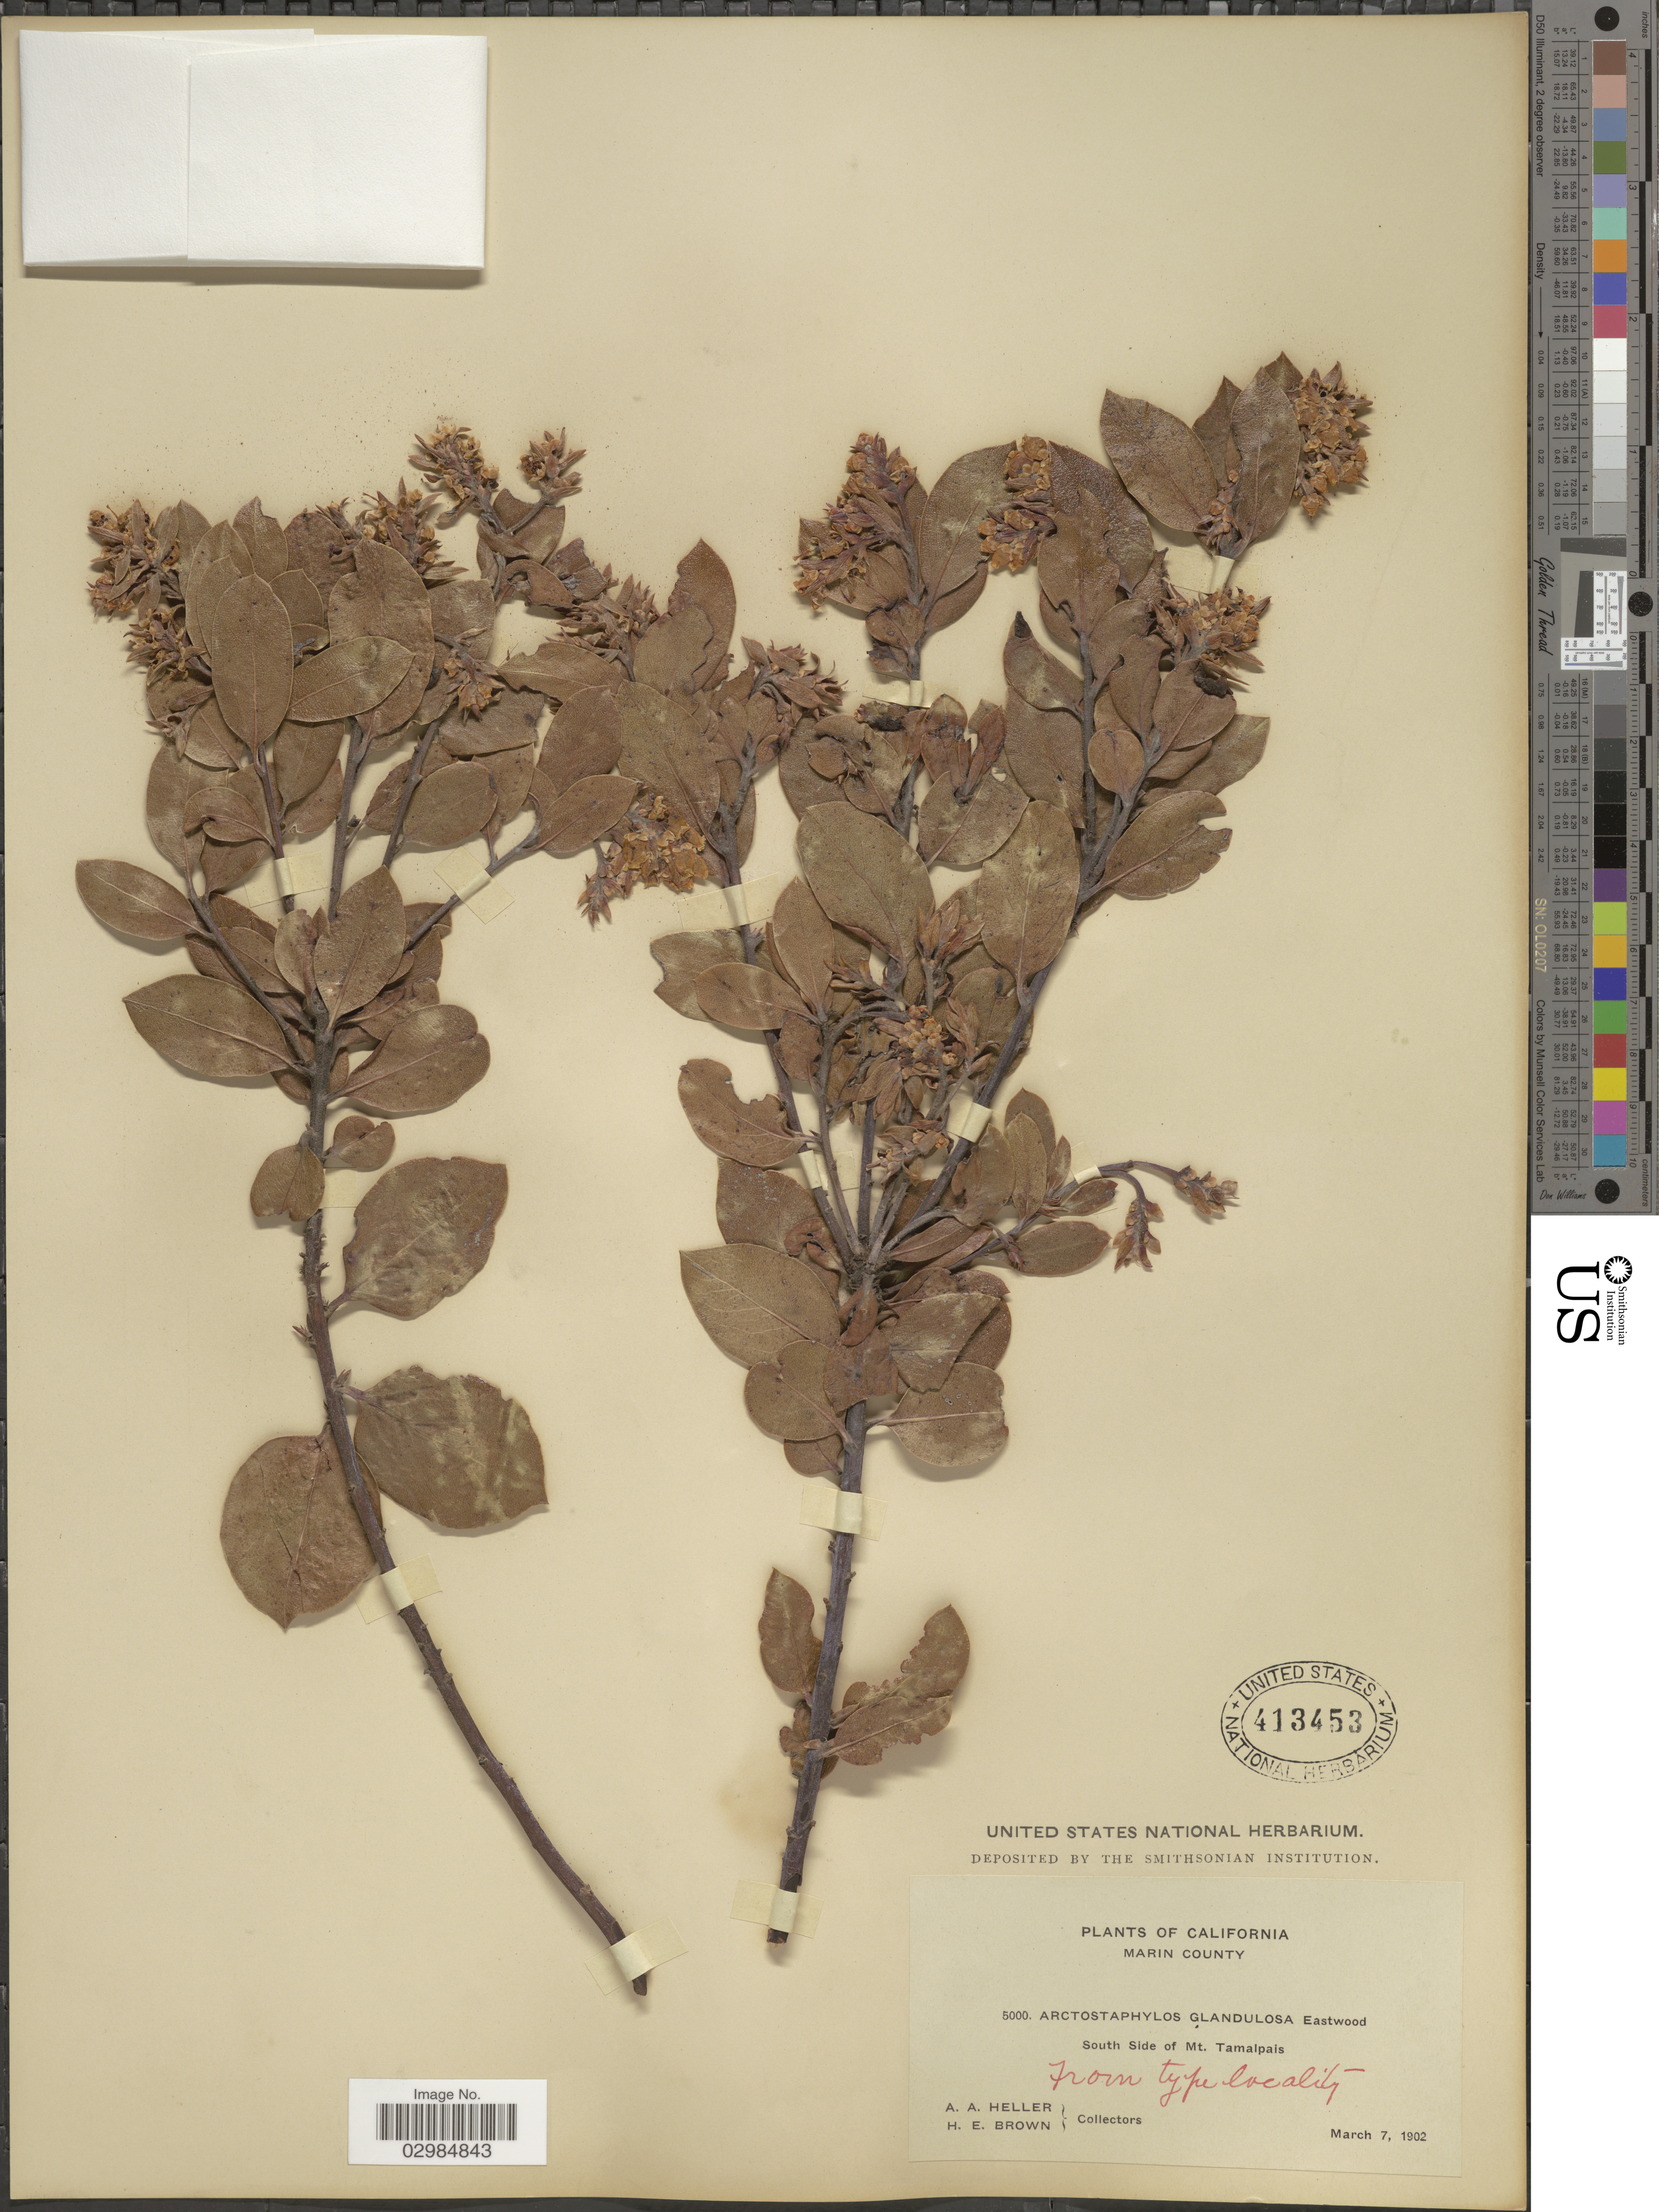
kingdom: Plantae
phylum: Tracheophyta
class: Magnoliopsida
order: Ericales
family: Ericaceae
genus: Arctostaphylos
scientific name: Arctostaphylos tomentosa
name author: (Pursh) Lindl.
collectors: A. A. Heller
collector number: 5000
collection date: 1902-03-07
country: United States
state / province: California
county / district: Marin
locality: Marin County. South Side of Tamalpais.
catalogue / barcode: US 413453